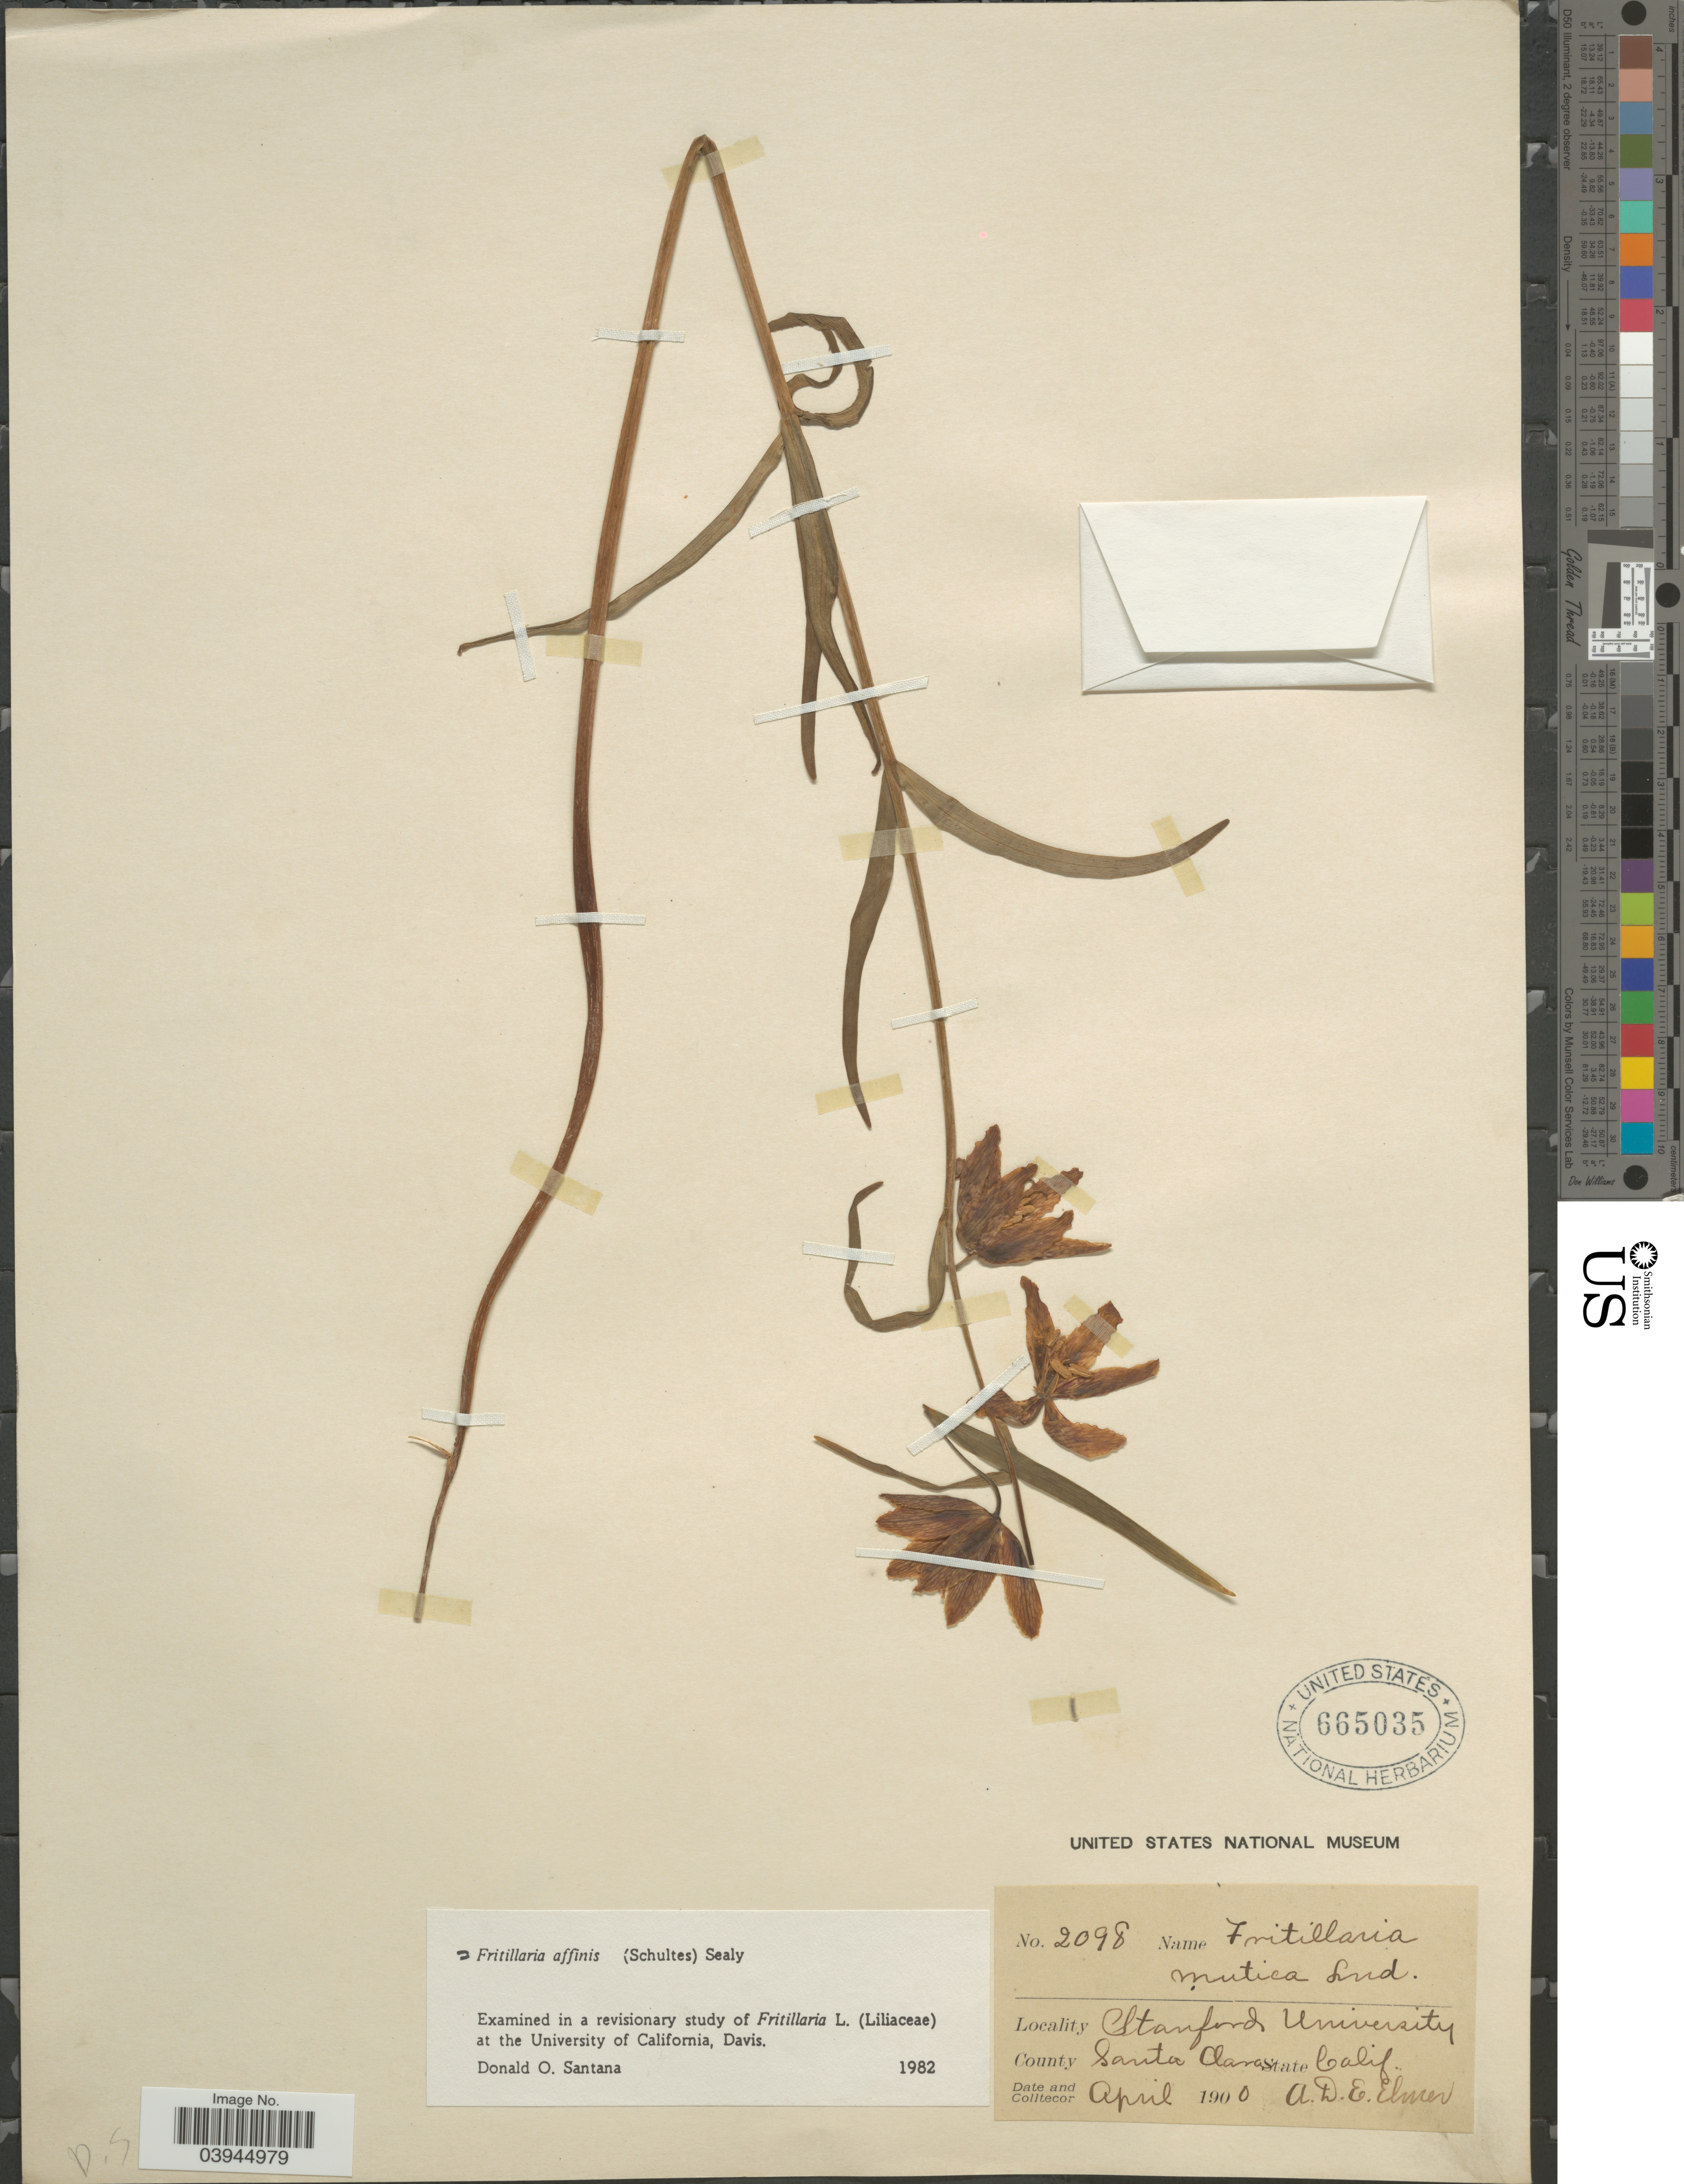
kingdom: Plantae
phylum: Tracheophyta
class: Liliopsida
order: Liliales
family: Liliaceae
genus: Fritillaria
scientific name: Fritillaria affinis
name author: (Schult. & Schult. f.) Sealy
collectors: A. D. E. Elmer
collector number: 2098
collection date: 1900-04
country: United States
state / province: California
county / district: Santa Clara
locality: Stanford University. County Santa Clara.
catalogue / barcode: US 665035